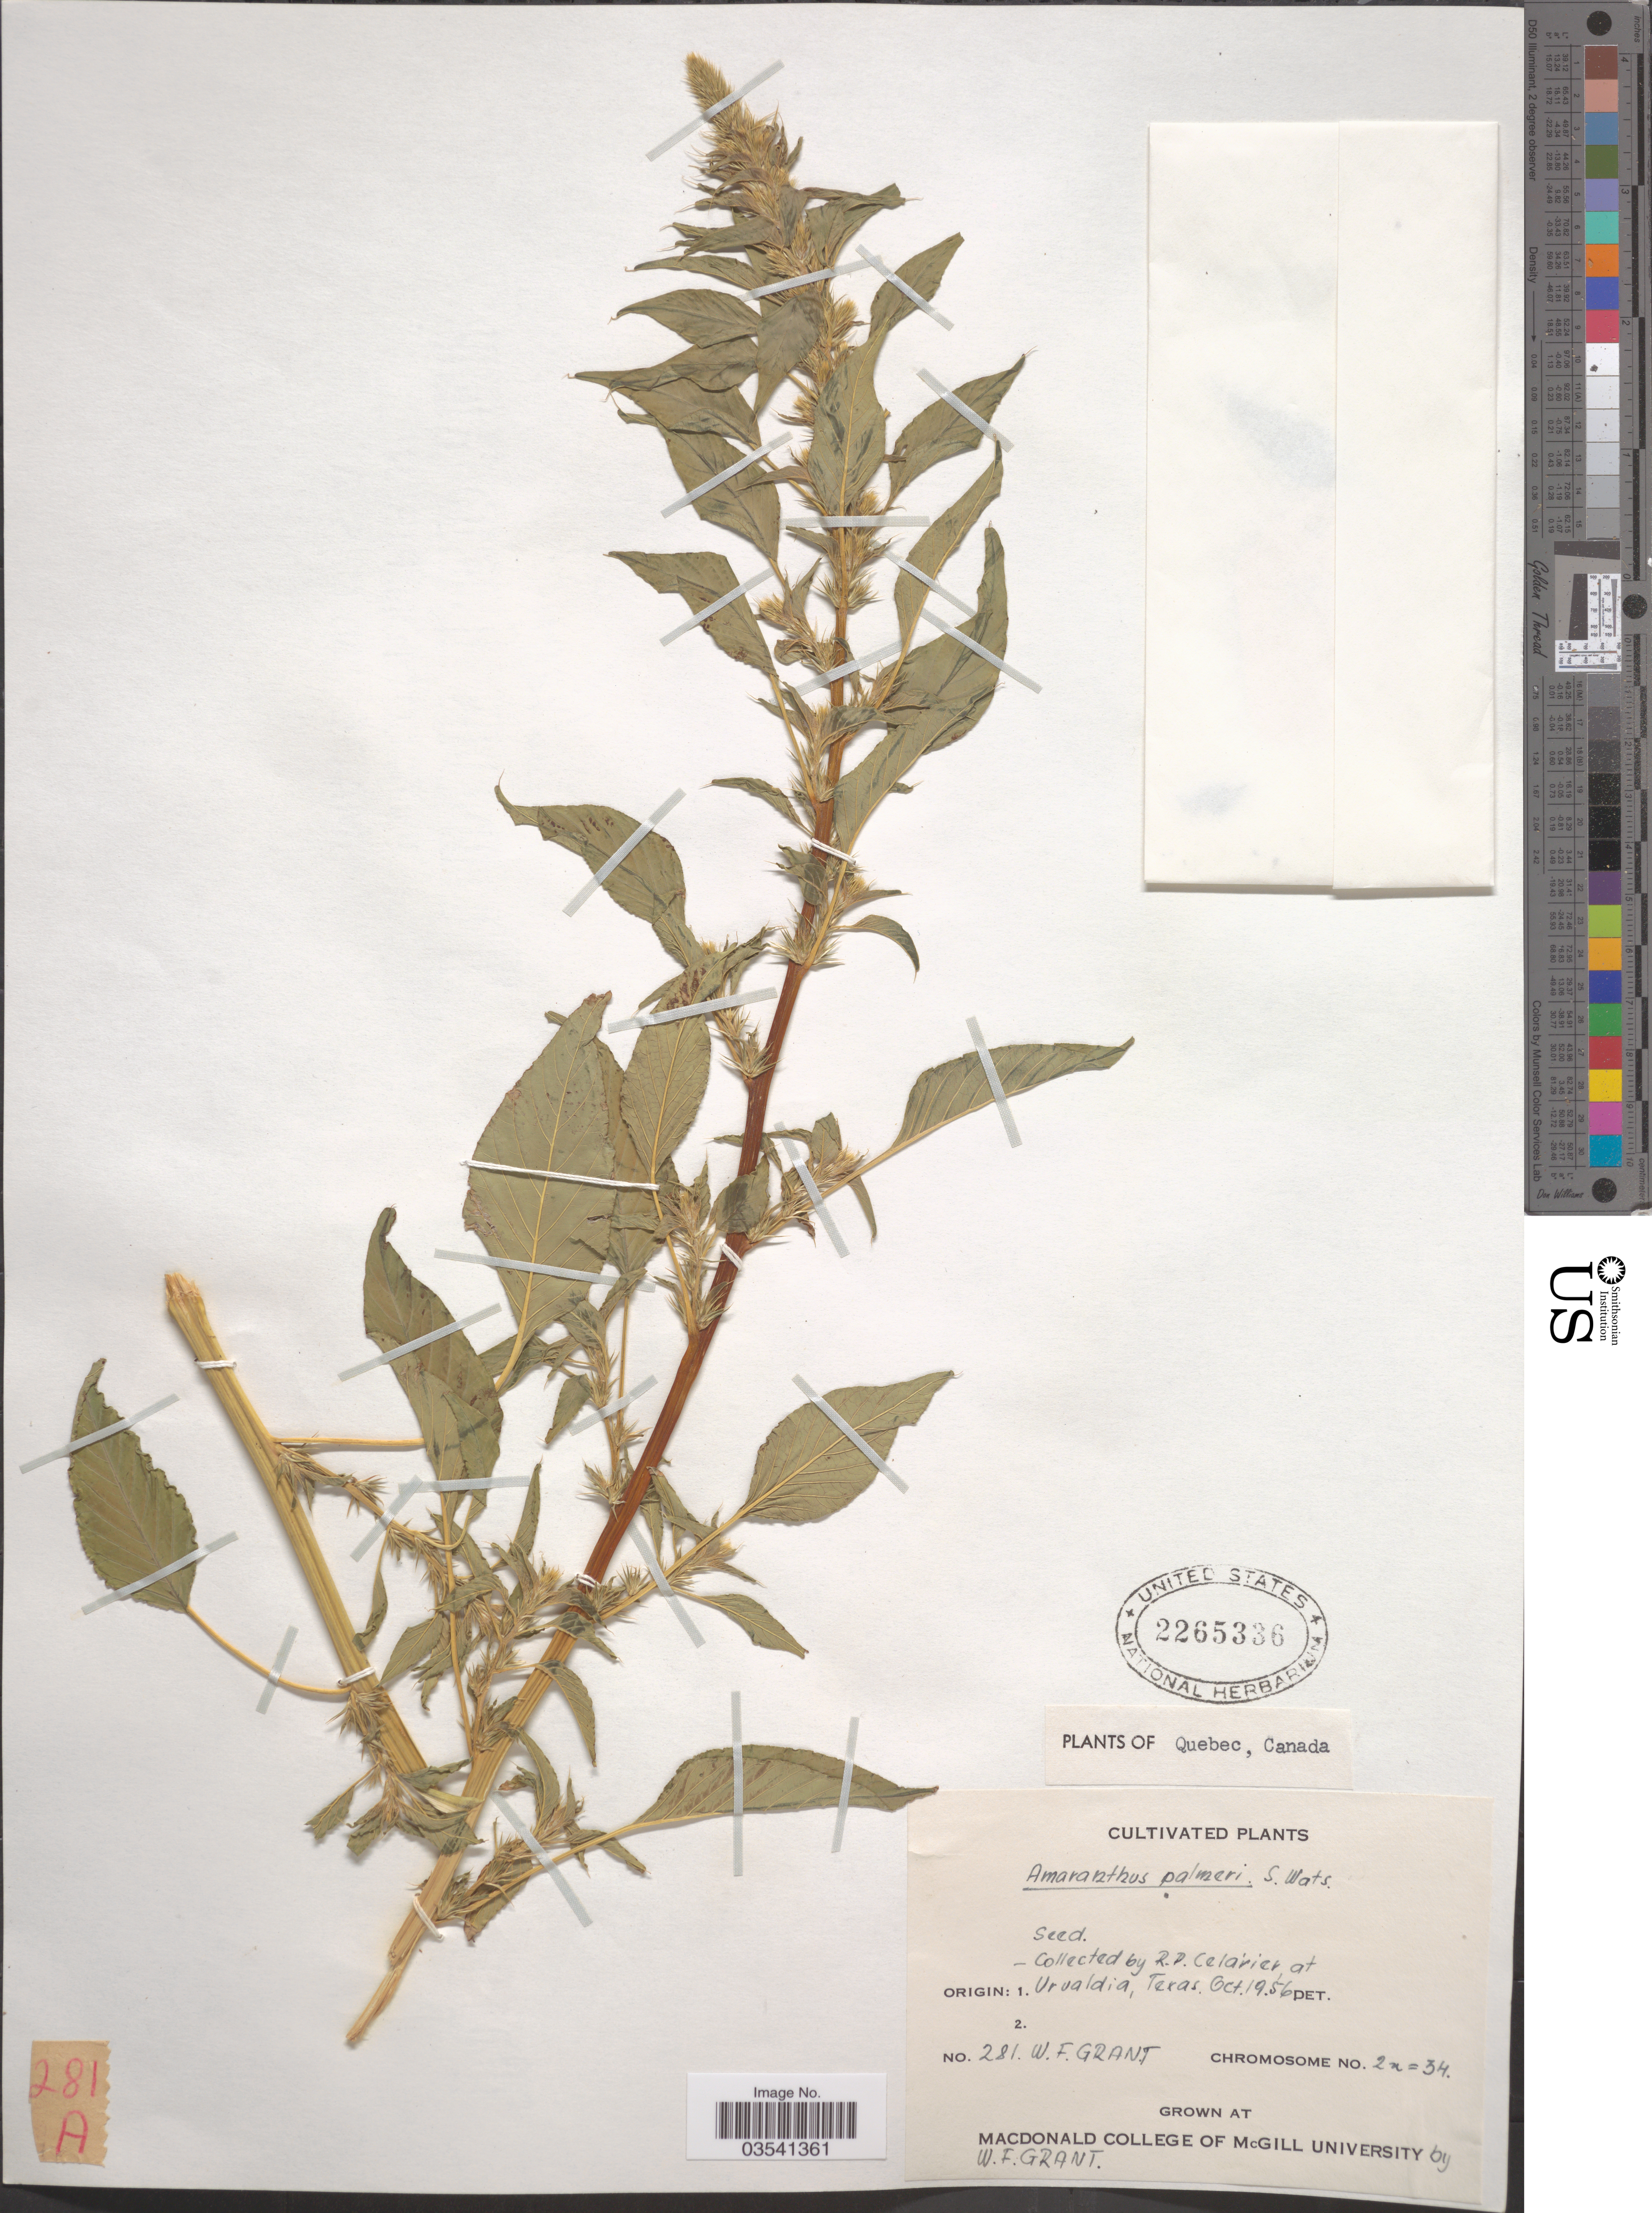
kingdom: Plantae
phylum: Tracheophyta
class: Magnoliopsida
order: Caryophyllales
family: Amaranthaceae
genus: Amaranthus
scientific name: Amaranthus palmeri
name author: S. Watson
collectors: W. Grant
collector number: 281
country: Canada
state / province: Quebec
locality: Grown at MacDonald College of McGill University.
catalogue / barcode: US 2265336